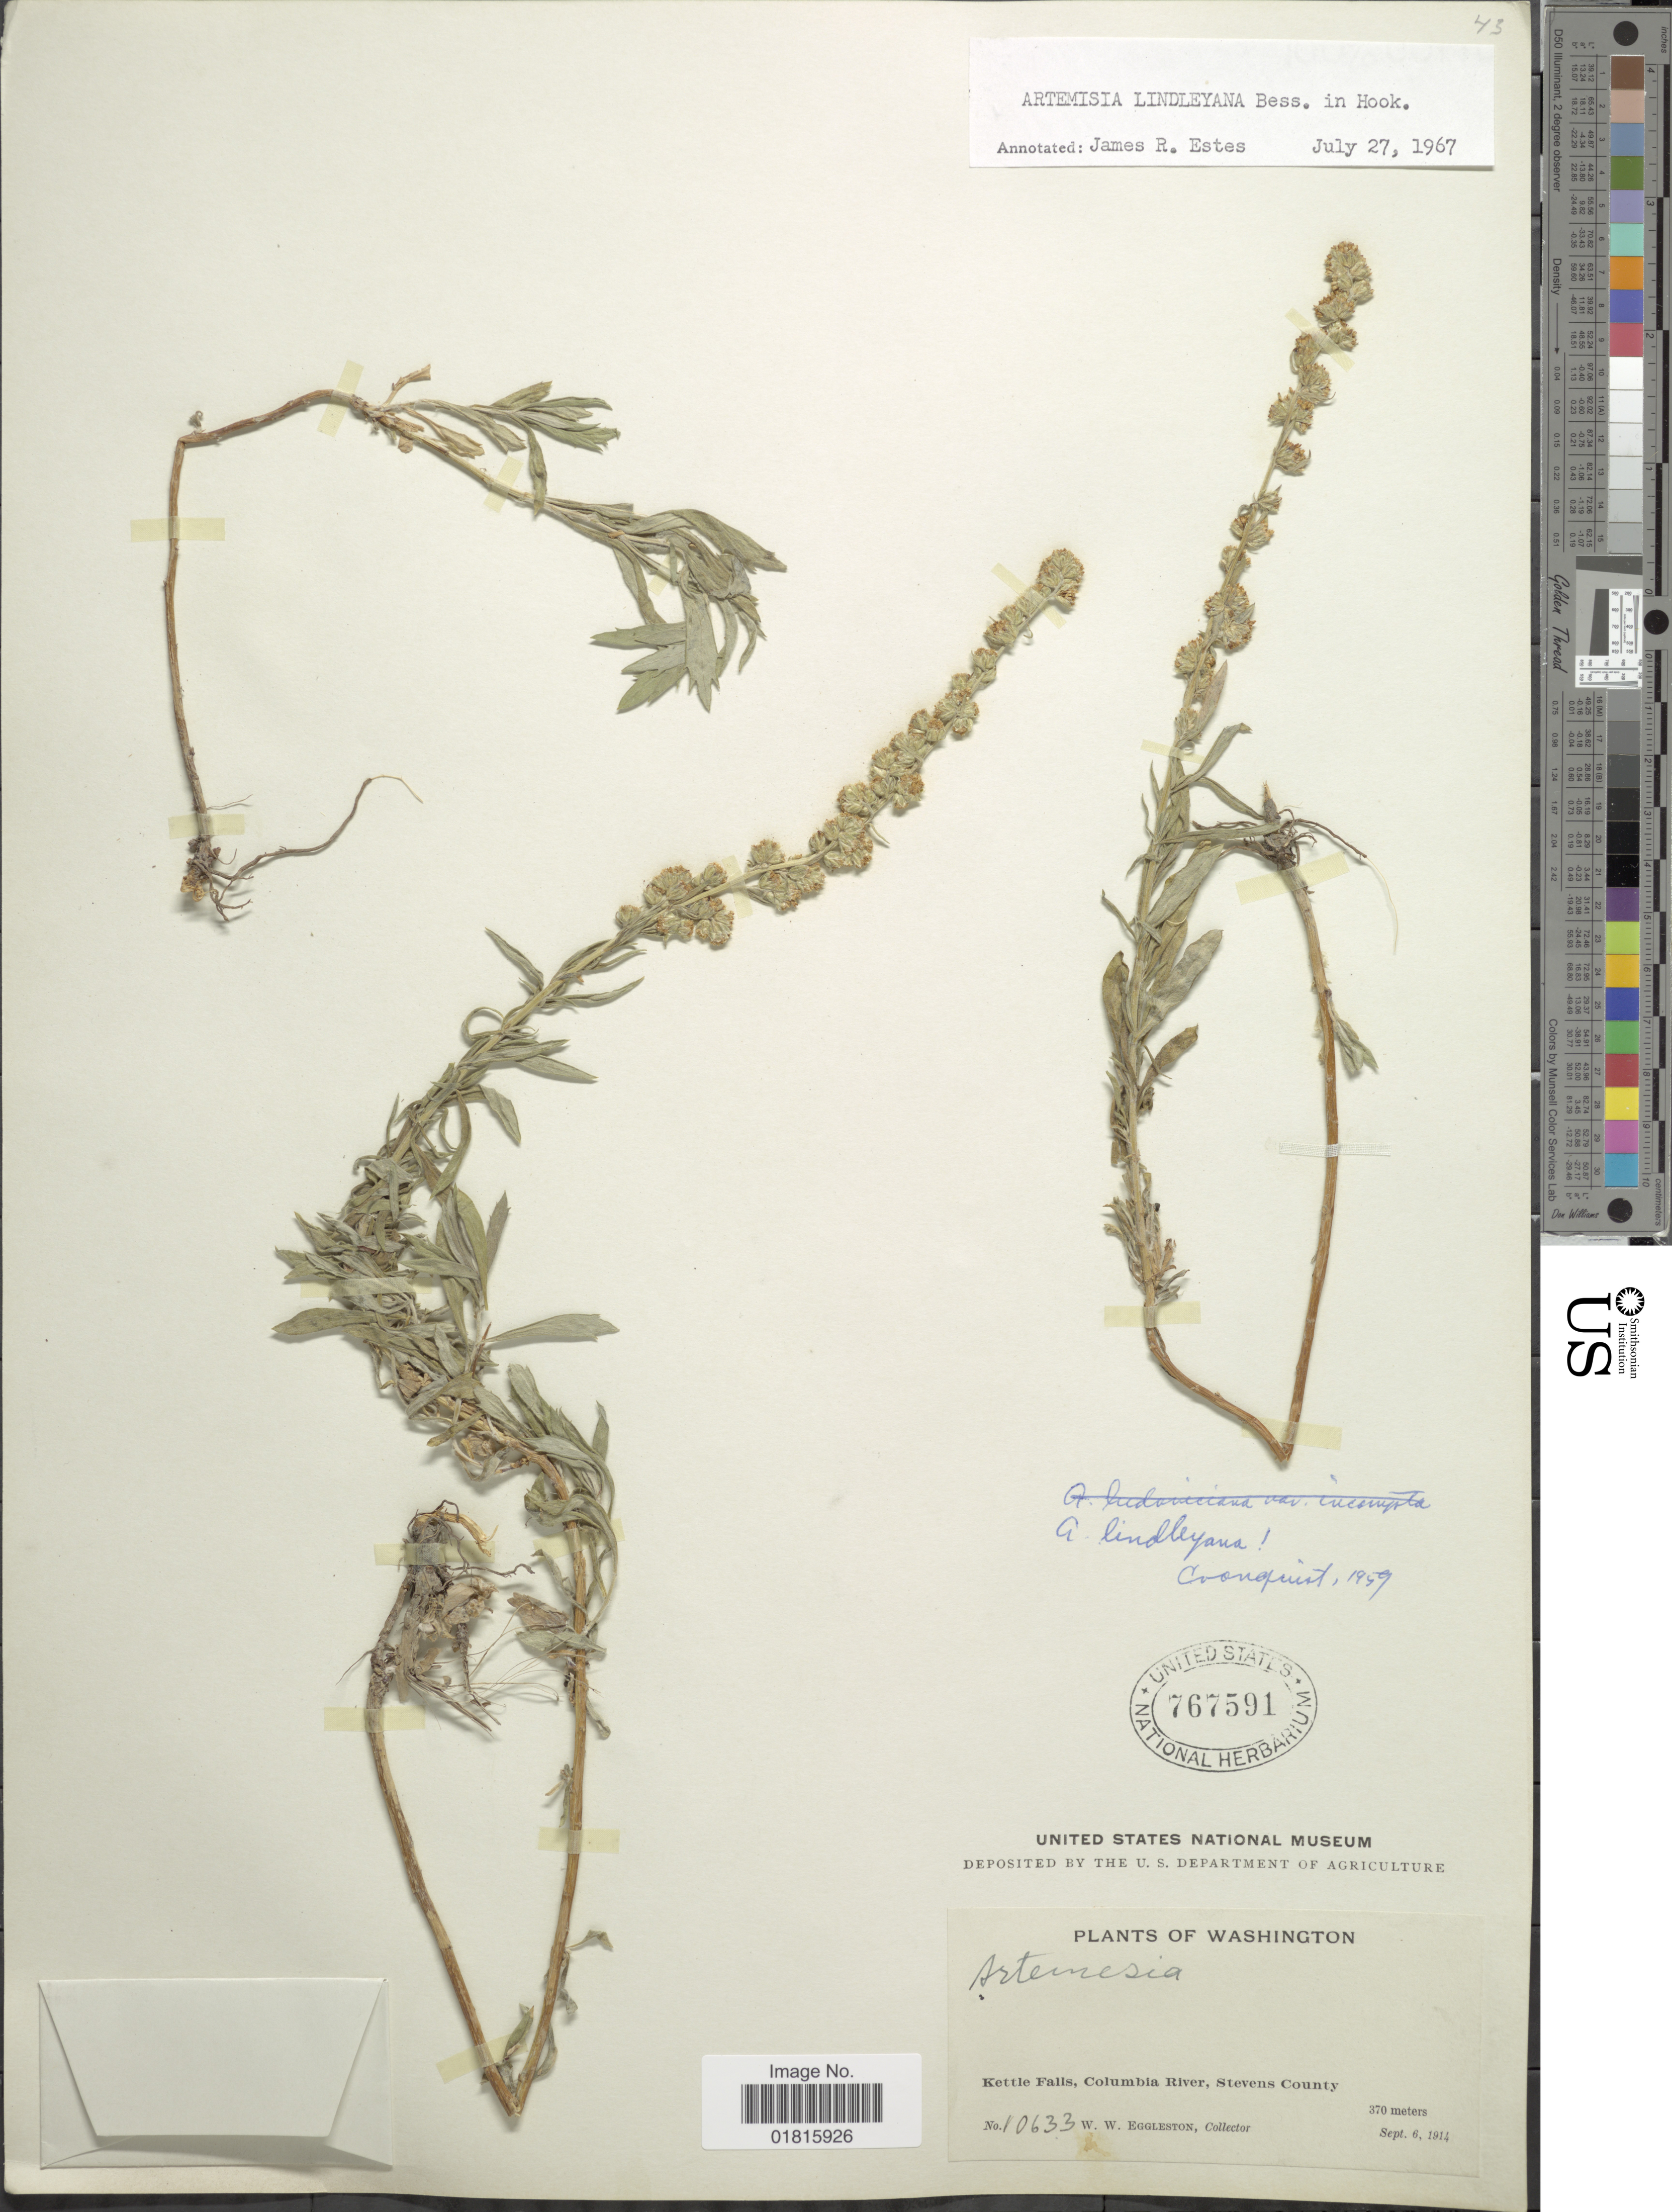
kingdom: Plantae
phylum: Tracheophyta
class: Magnoliopsida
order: Asterales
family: Asteraceae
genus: Artemisia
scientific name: Artemisia lindleyana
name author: Besser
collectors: W. W. Eggleston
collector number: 10633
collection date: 1914-09-06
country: United States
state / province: Washington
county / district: Stevens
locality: Kettle Falls, Columbia River, Stevens County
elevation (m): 370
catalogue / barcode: US 767591